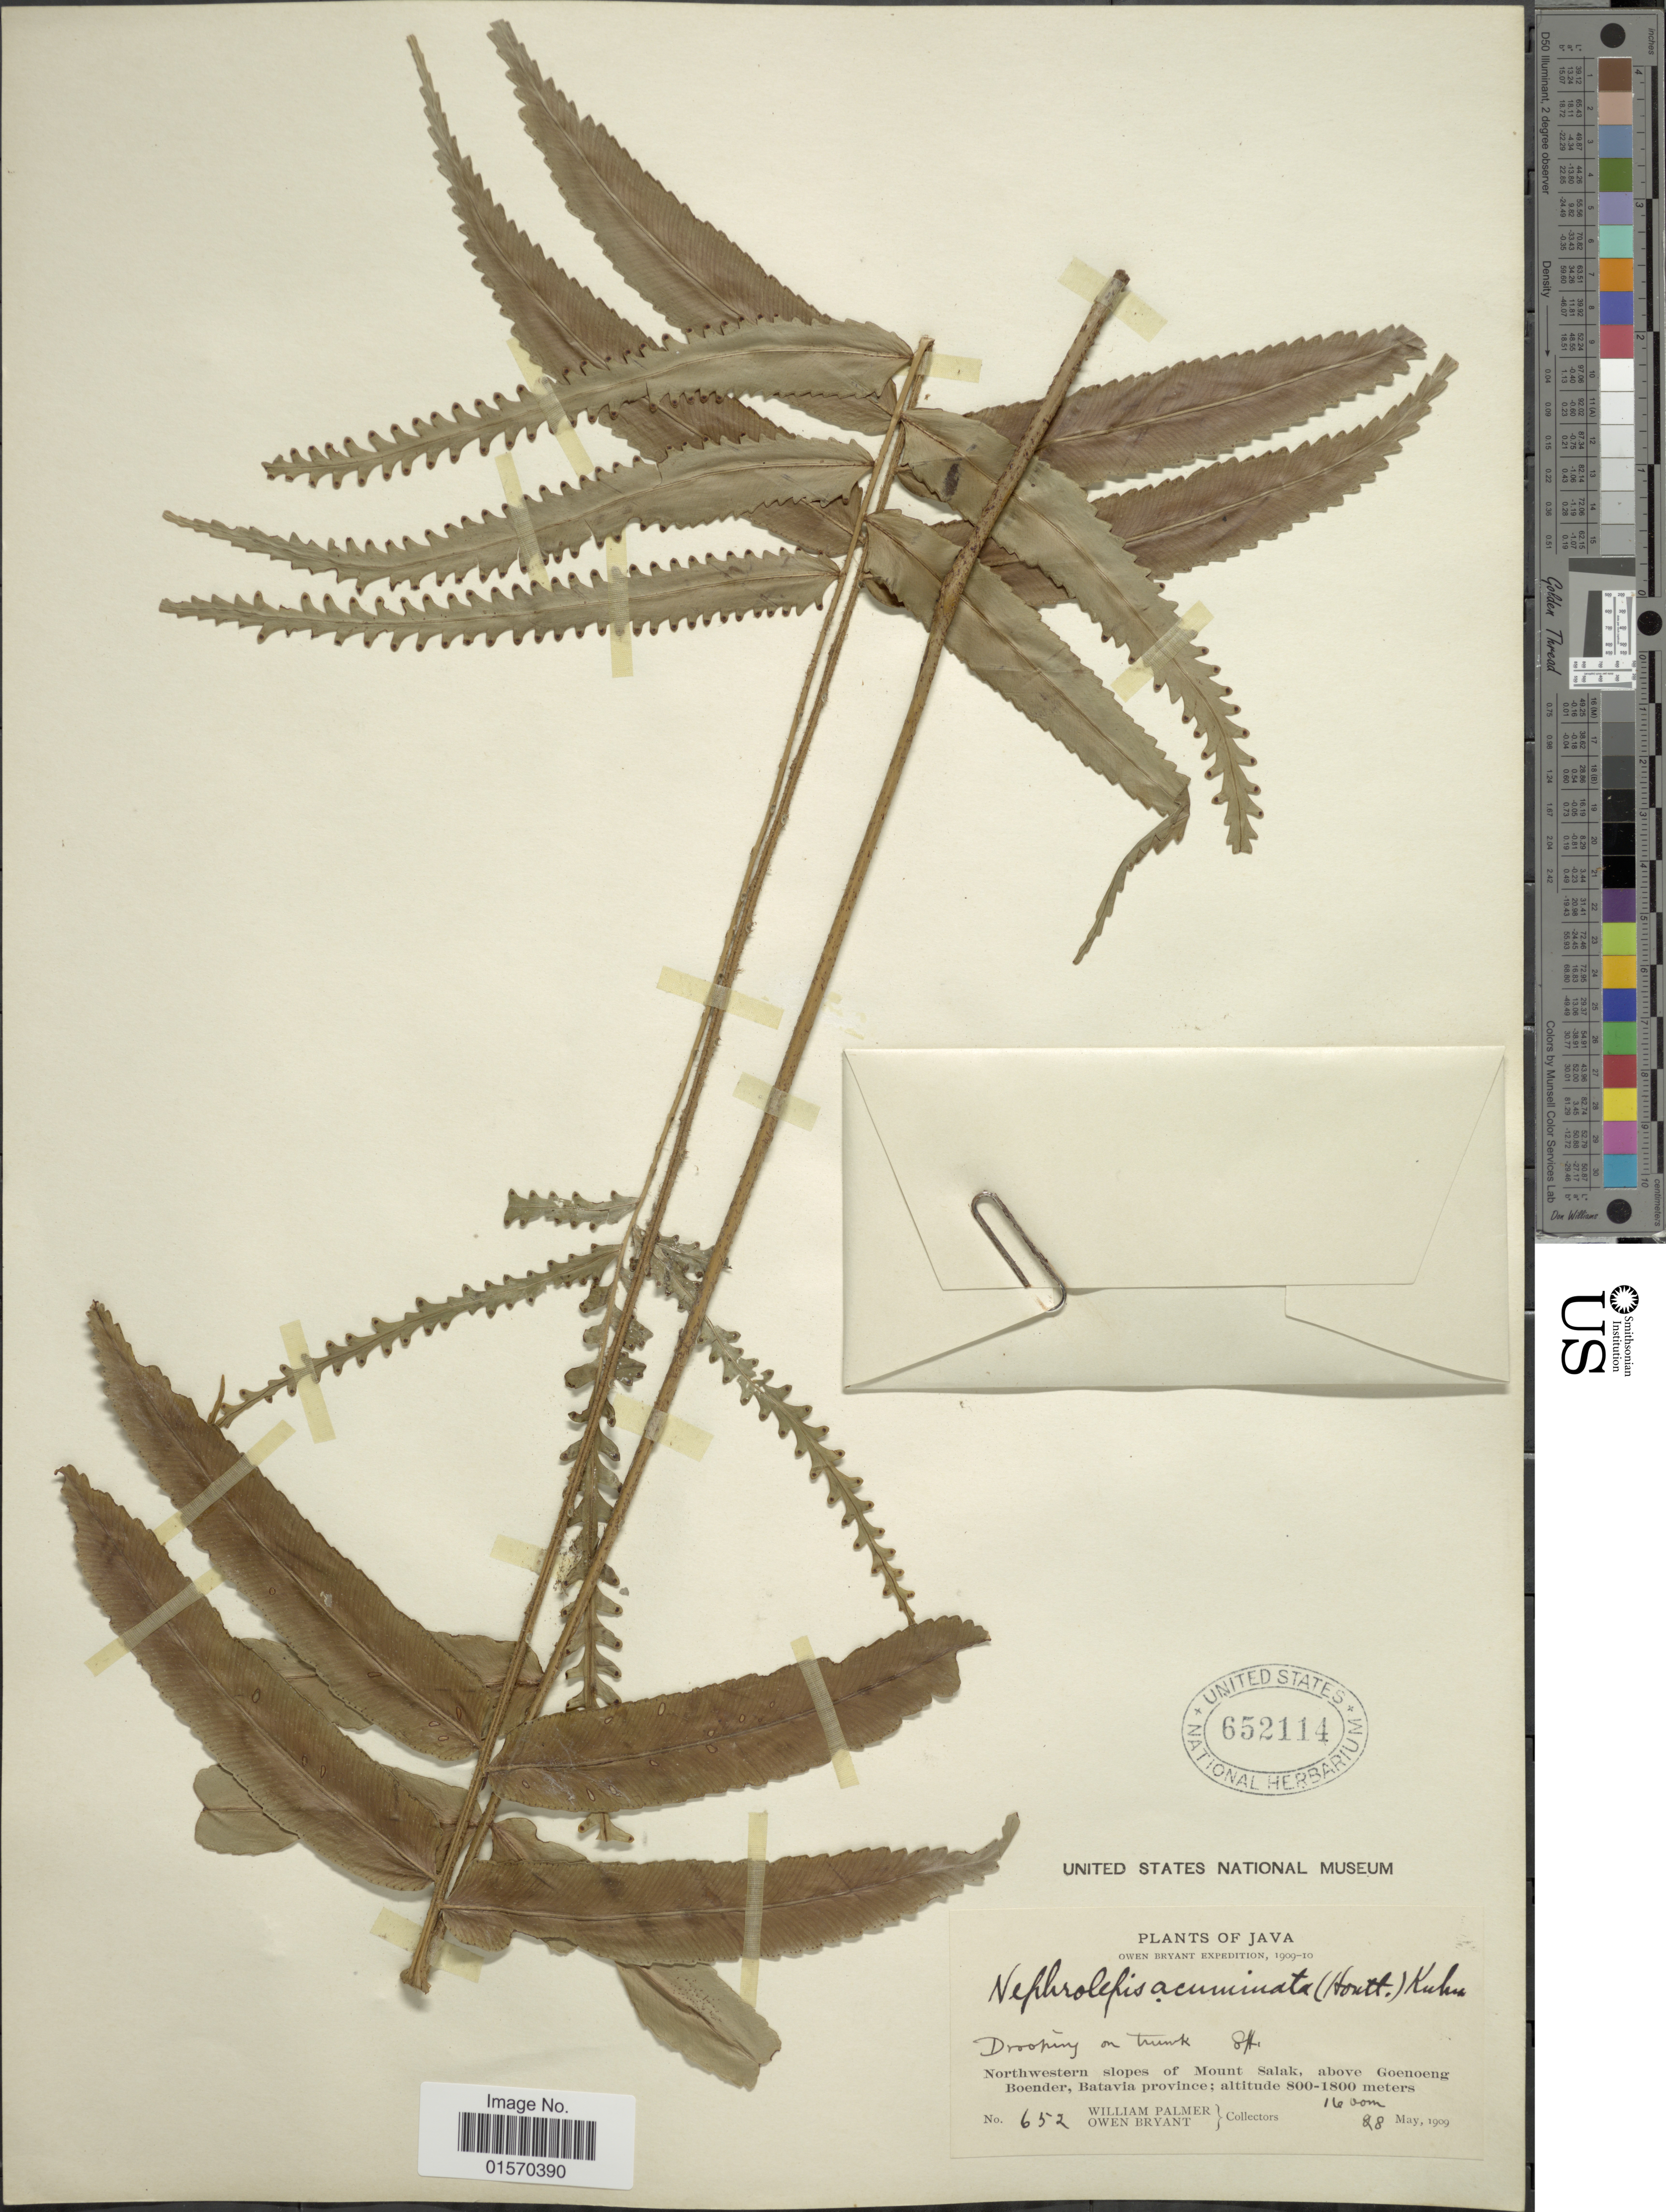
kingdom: Plantae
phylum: Tracheophyta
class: Polypodiopsida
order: Polypodiales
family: Nephrolepidaceae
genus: Nephrolepis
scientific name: Nephrolepis acuminata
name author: (Houtt.) Kuhn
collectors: W. Palmer & O. Bryant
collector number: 652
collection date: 1909-05-28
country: Indonesia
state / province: Java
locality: Northwestern slopes of Mount Salak, above Goenoeng Boender, Batavia province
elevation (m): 1600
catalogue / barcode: US 652114